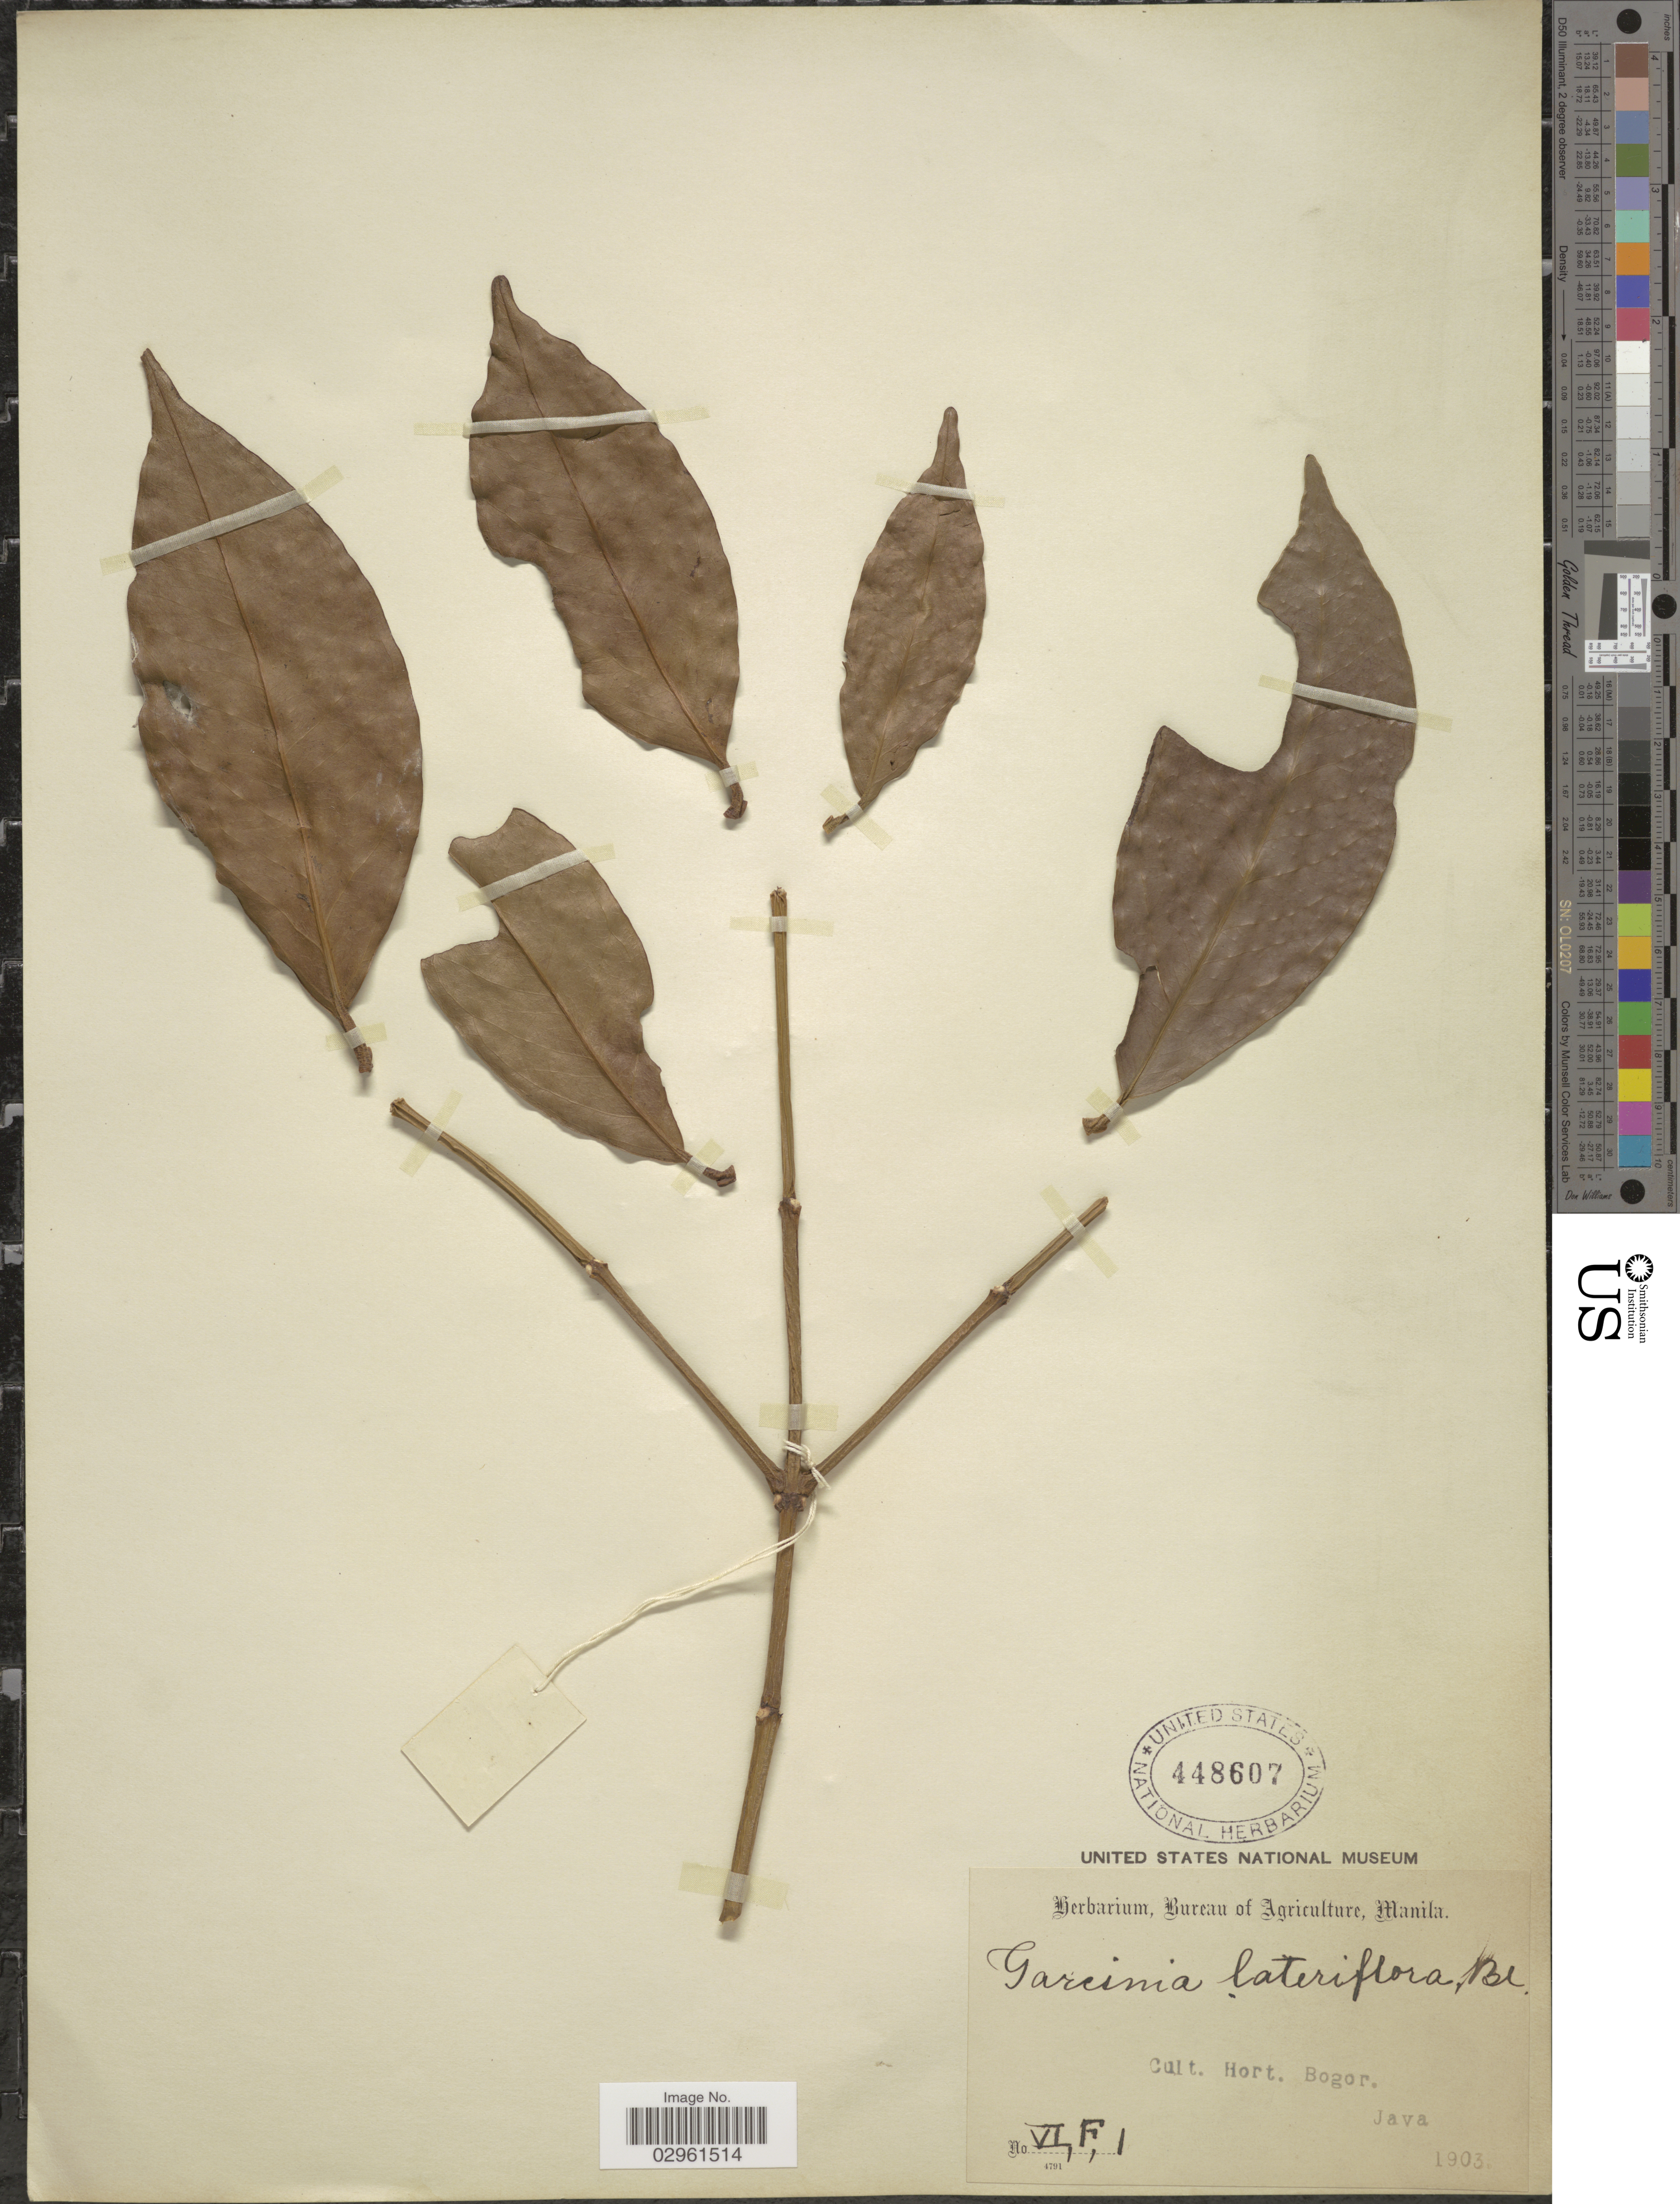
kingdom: Plantae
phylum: Tracheophyta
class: Magnoliopsida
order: Malpighiales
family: Clusiaceae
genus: Garcinia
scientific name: Garcinia lateriflora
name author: Blume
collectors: Ex herb. Bureau of Agriculture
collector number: VI,F,1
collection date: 1903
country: Indonesia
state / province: Java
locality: Cult. Hort. Bogor.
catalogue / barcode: US 448607